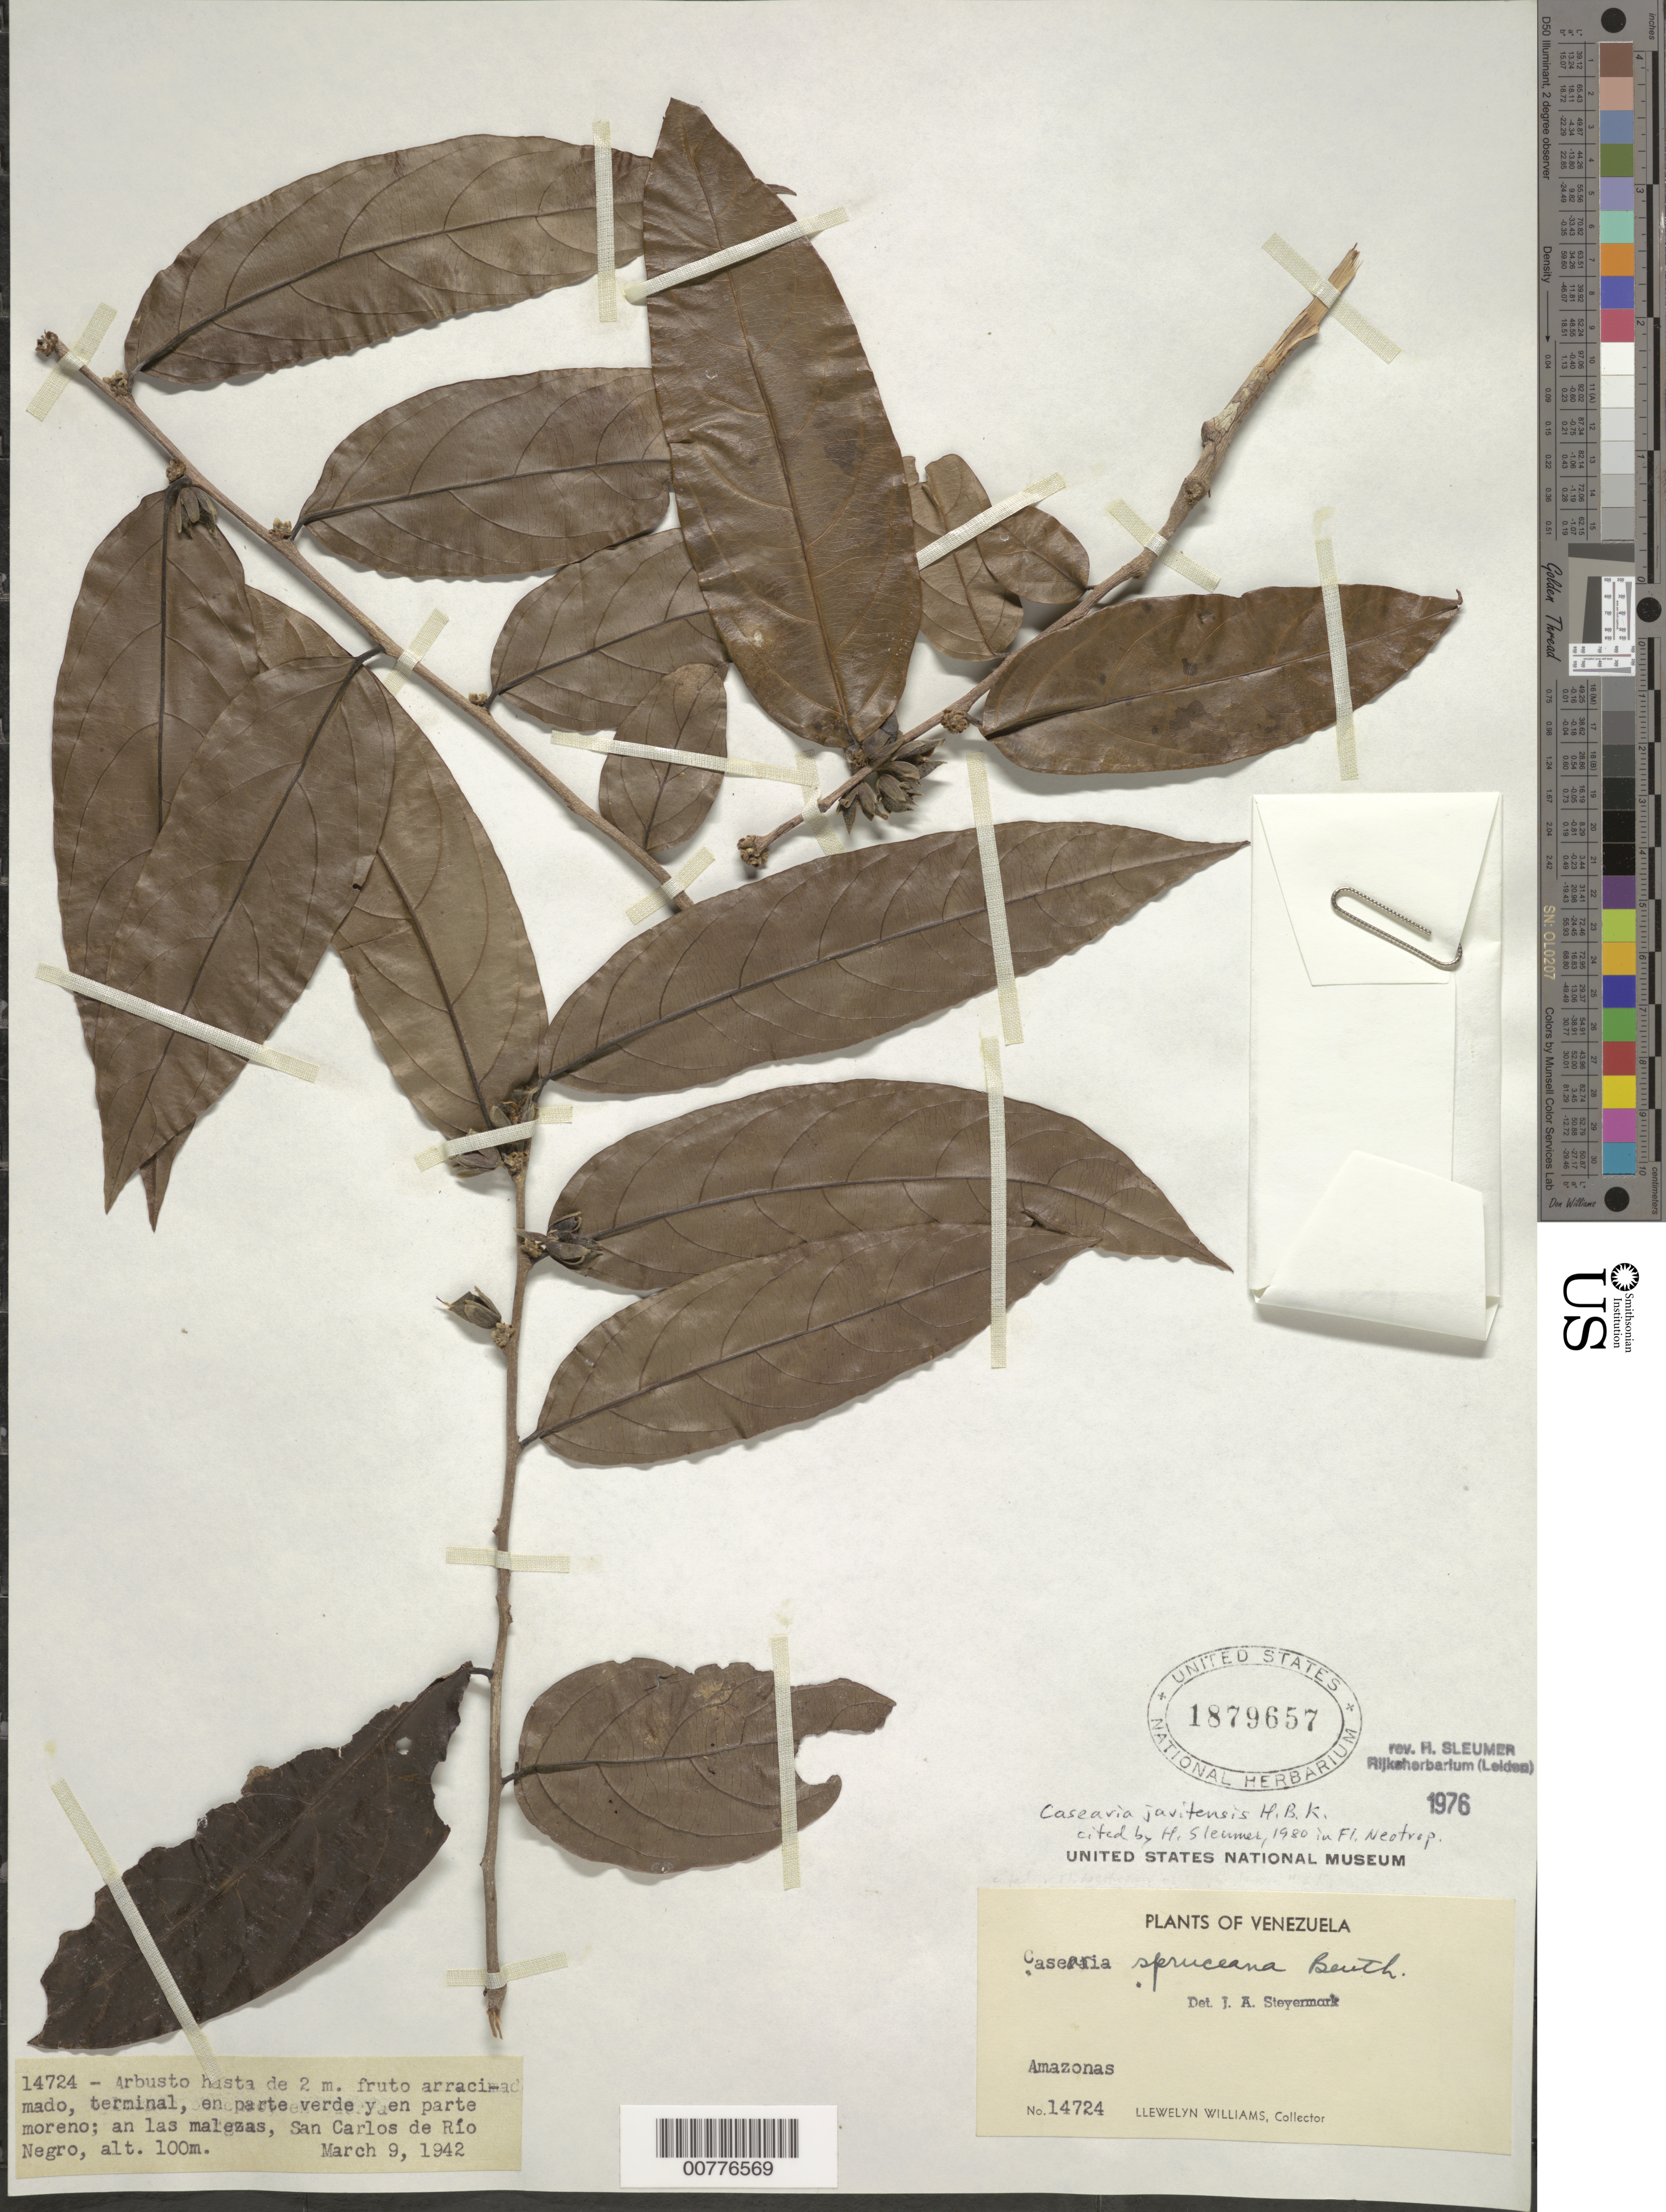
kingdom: Plantae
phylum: Tracheophyta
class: Magnoliopsida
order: Malpighiales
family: Salicaceae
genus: Piparea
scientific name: Piparea multiflora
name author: C.F. Gaertn.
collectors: Ll. Williams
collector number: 14724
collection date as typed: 9-Mar-42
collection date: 1942-03-09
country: Venezuela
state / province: Amazonas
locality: San Carlos de Río Negro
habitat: Malezas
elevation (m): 100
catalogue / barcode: US 1879657